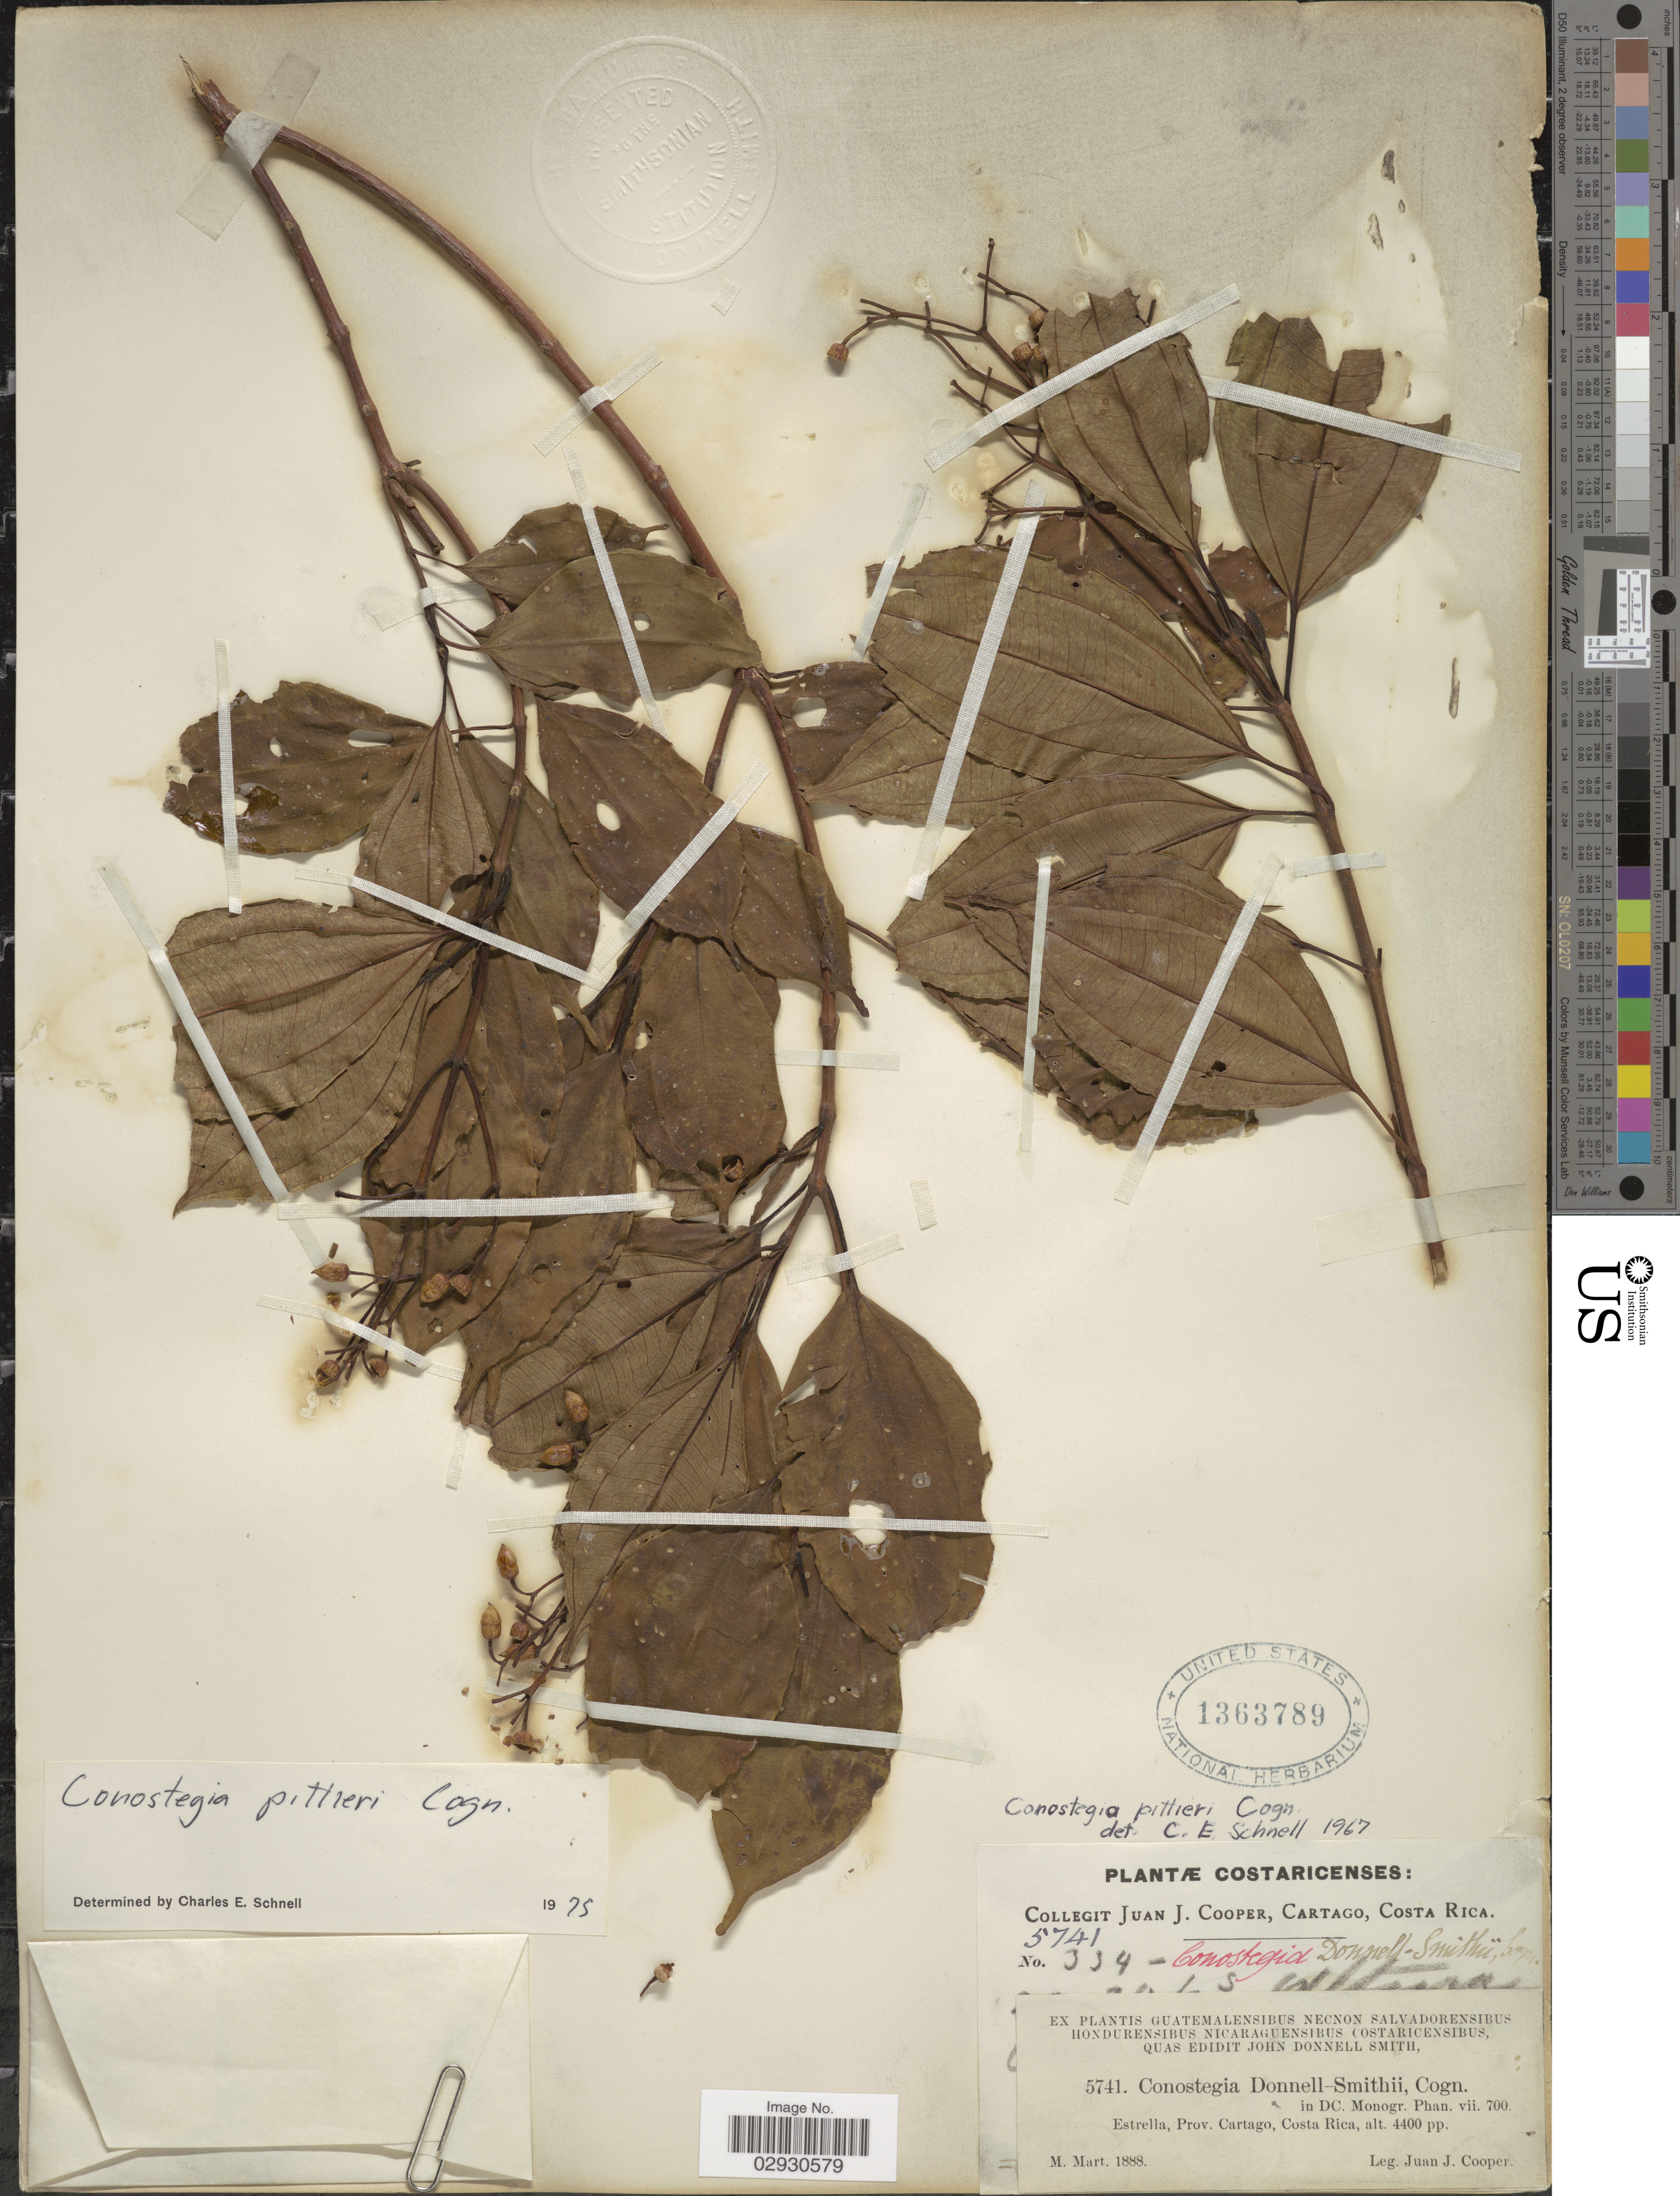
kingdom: Plantae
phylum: Tracheophyta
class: Magnoliopsida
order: Myrtales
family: Melastomataceae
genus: Conostegia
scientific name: Conostegia pittieri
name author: Cogn.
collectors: J. J. Cooper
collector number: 5741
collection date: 1888-03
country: Costa Rica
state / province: Cartago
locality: Estrella.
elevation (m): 1341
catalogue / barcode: US 1363789